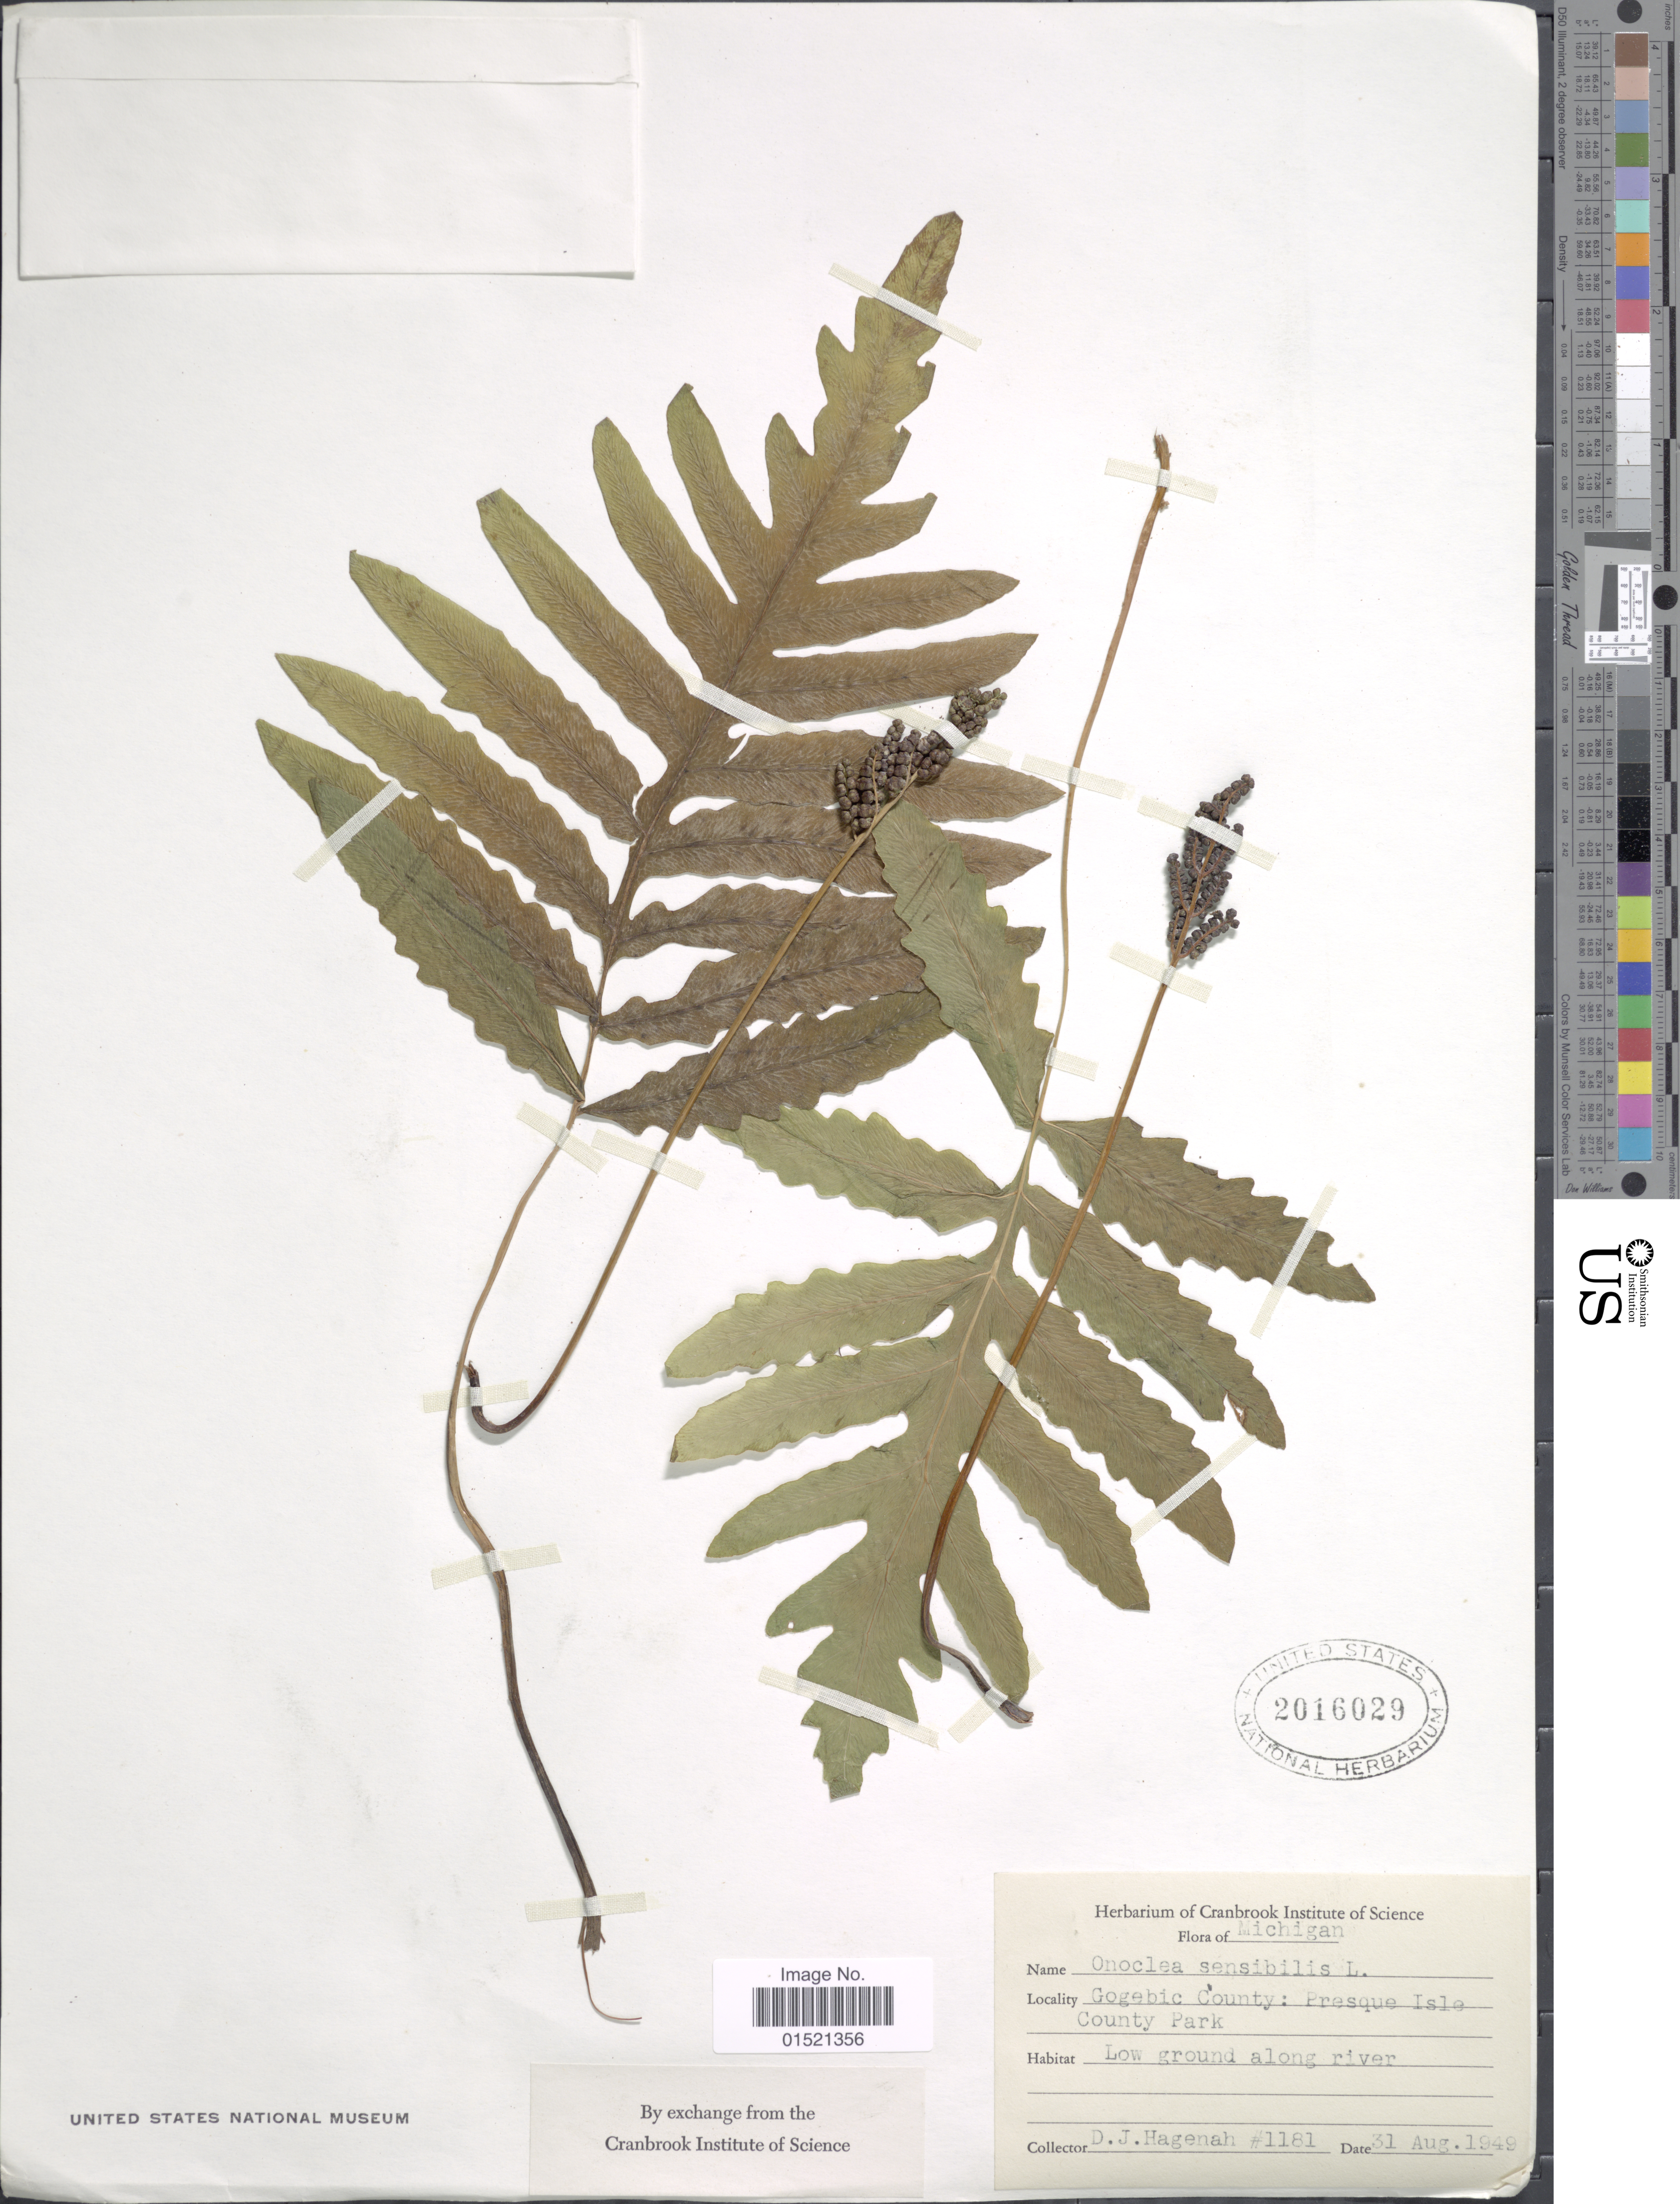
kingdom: Plantae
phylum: Tracheophyta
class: Polypodiopsida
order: Polypodiales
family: Onocleaceae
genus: Onoclea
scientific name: Onoclea sensibilis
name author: L.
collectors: D. Hagenah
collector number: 1181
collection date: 1949-08-31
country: United States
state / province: Michigan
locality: Gogebic County: Presque Isle County Park. Low ground along river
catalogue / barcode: US 2016029